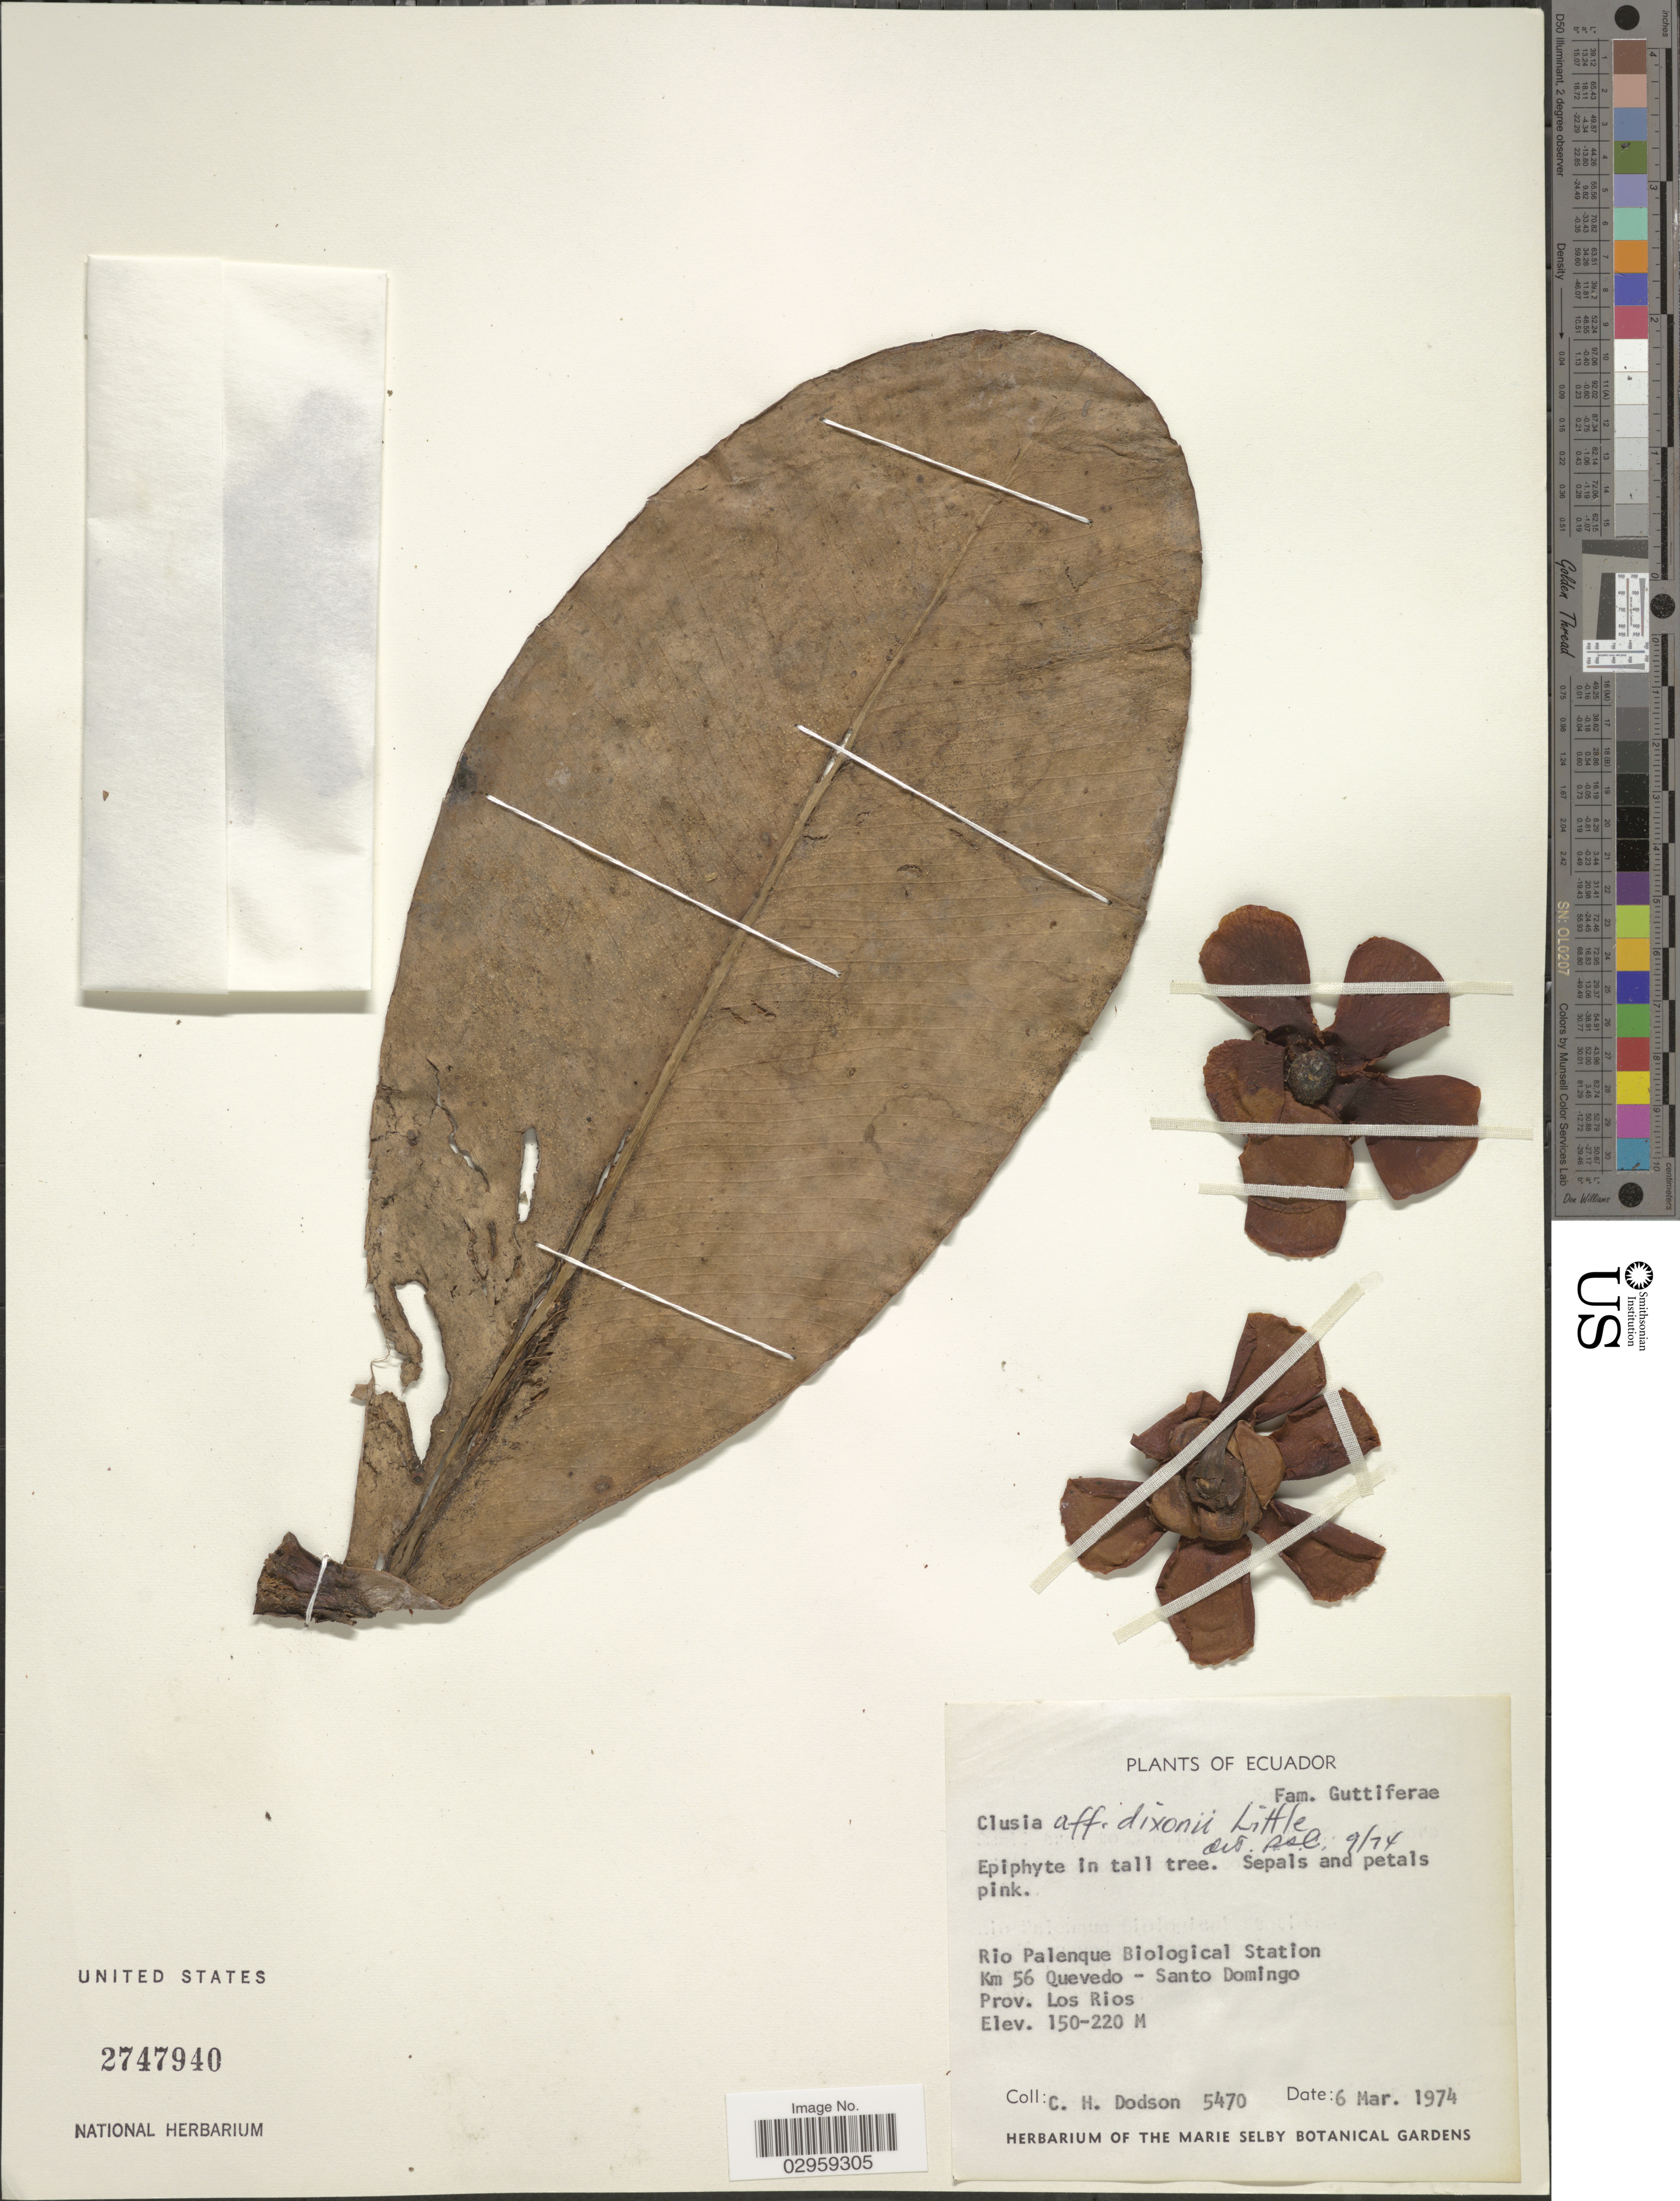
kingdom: Plantae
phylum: Tracheophyta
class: Magnoliopsida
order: Malpighiales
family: Clusiaceae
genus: Clusia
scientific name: Clusia dixonii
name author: Little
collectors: C. H. Dodson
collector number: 5470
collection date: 1974-03-06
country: Ecuador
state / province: Los Ríos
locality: Rio Palenque Biological Station Km 56 Quevedo - Santo Domingo.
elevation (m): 150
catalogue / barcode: US 2747940